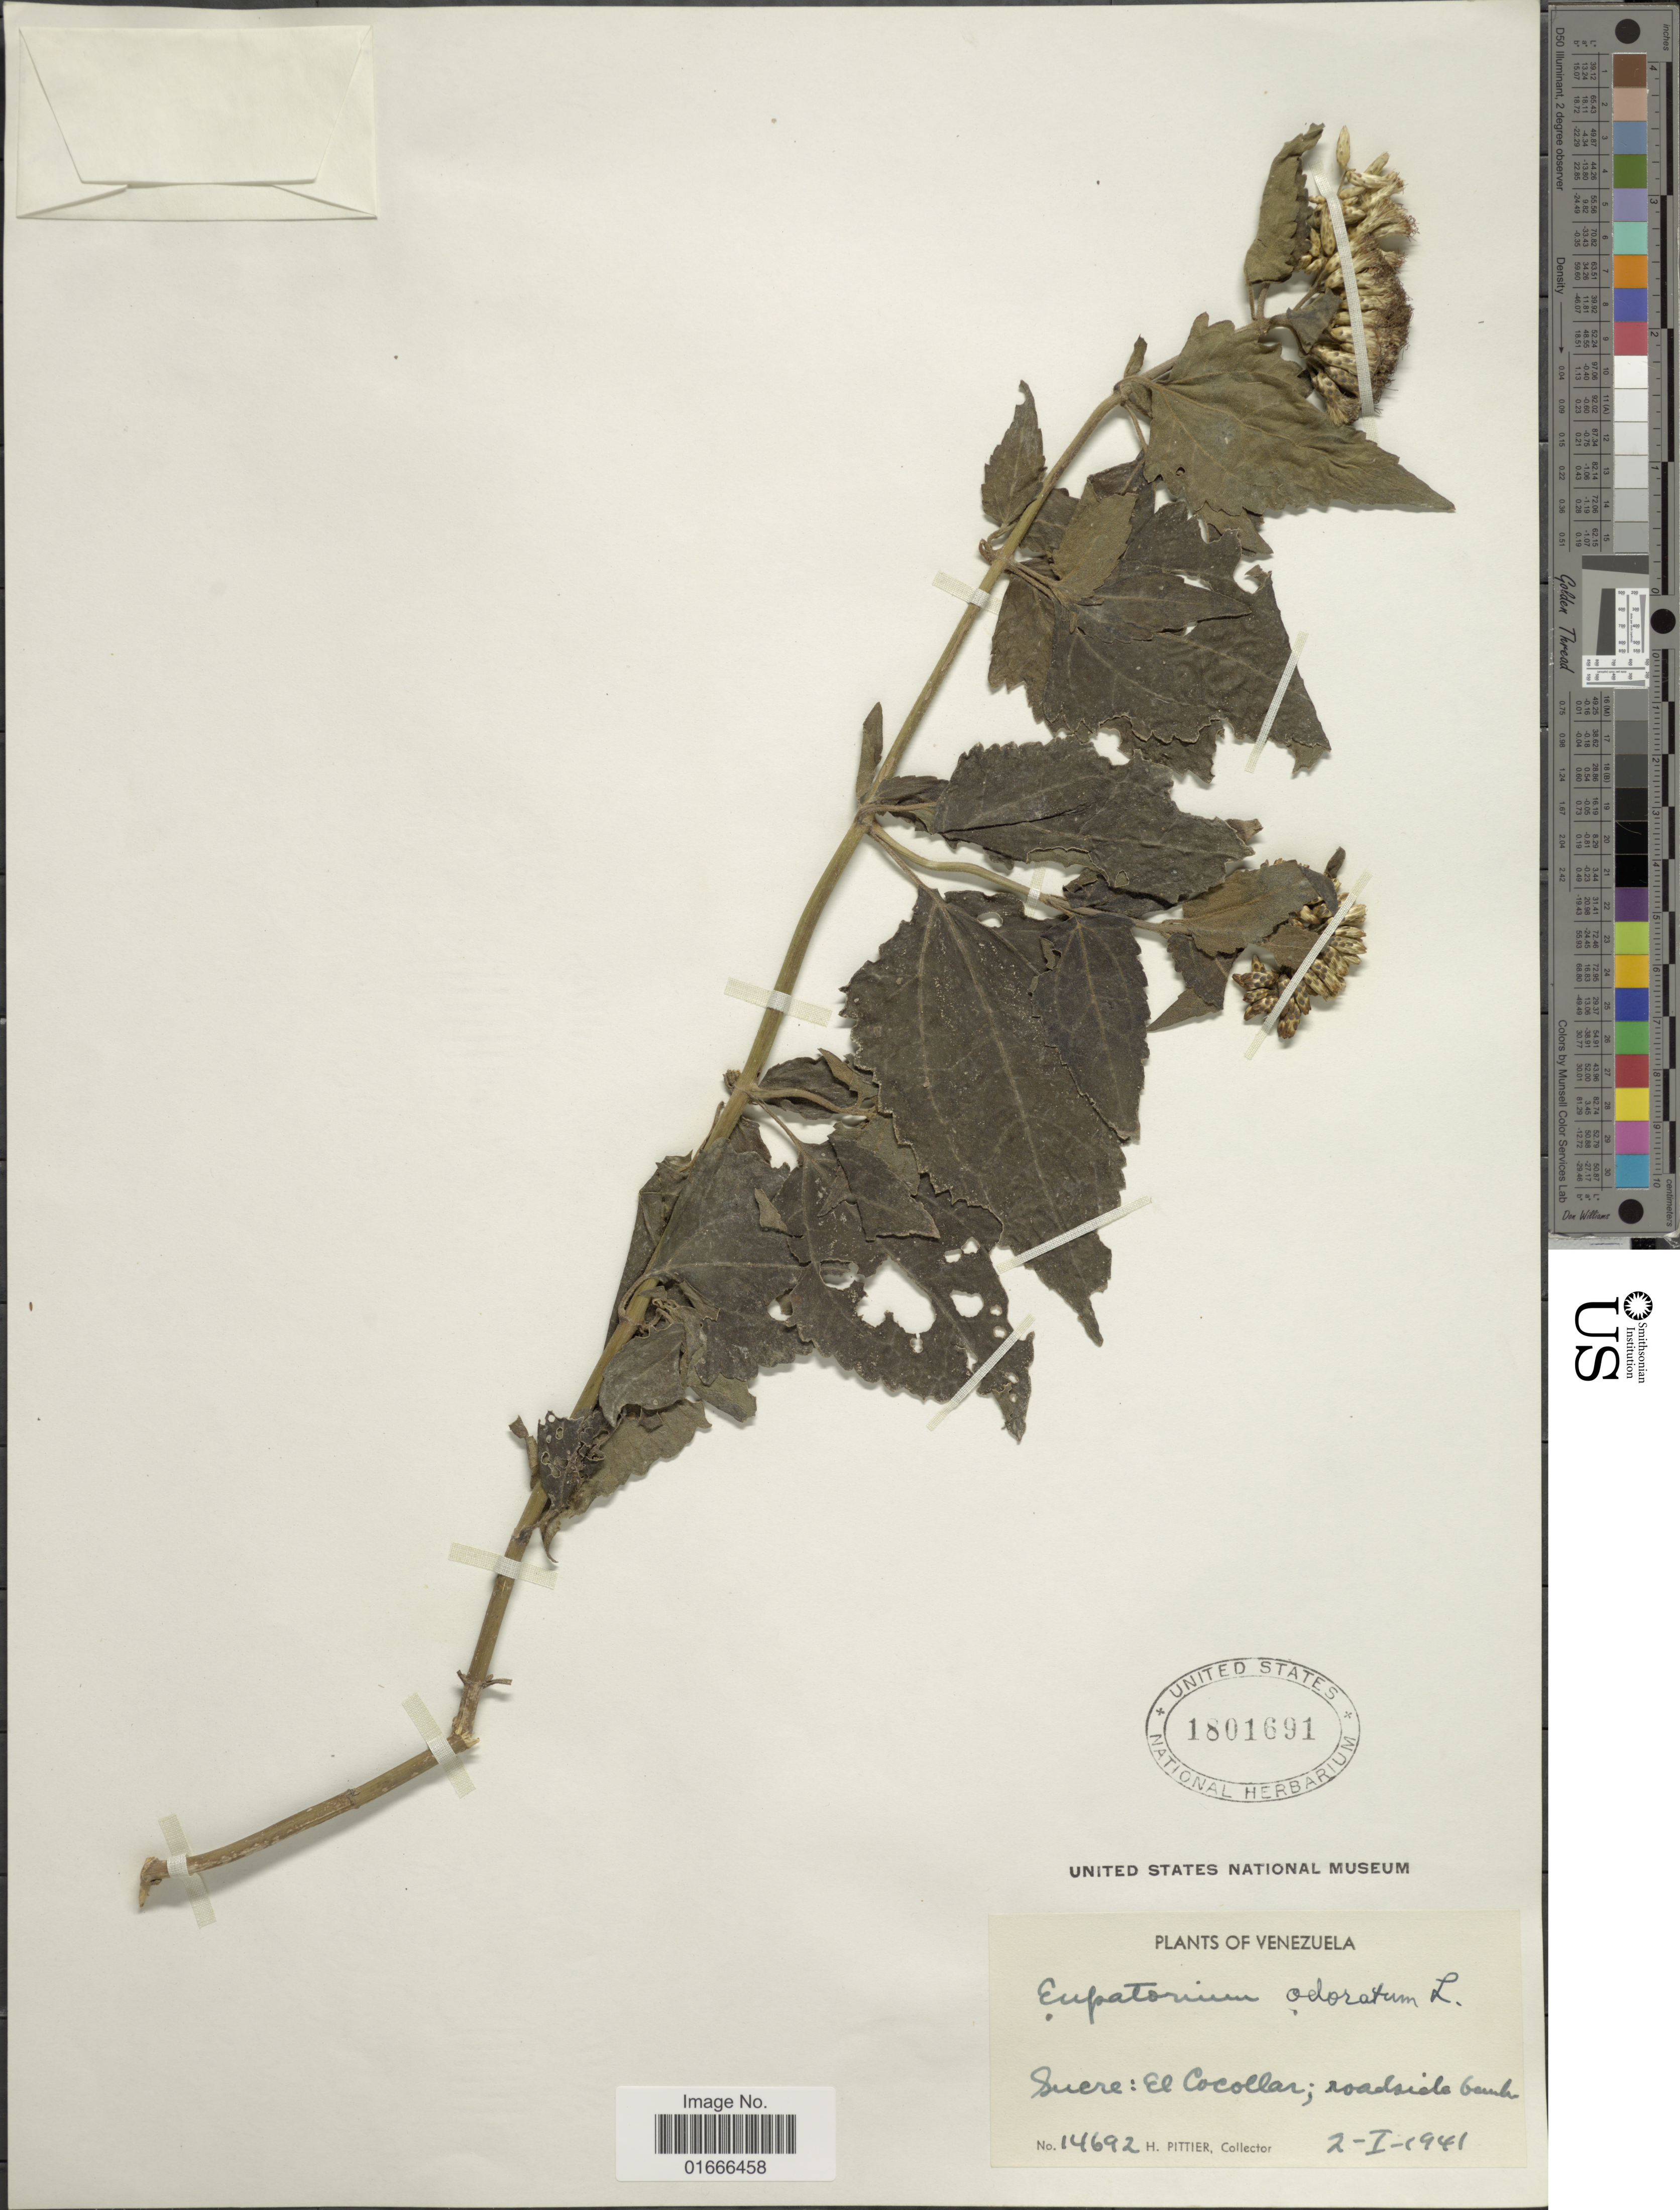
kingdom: Plantae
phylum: Tracheophyta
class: Magnoliopsida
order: Asterales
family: Asteraceae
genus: Chromolaena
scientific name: Chromolaena odorata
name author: (L.) R.M. King & H. Rob.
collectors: H. F. Pittier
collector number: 14692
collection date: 1941-01-02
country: Venezuela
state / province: Sucre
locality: El Cocollar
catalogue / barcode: US 1801691